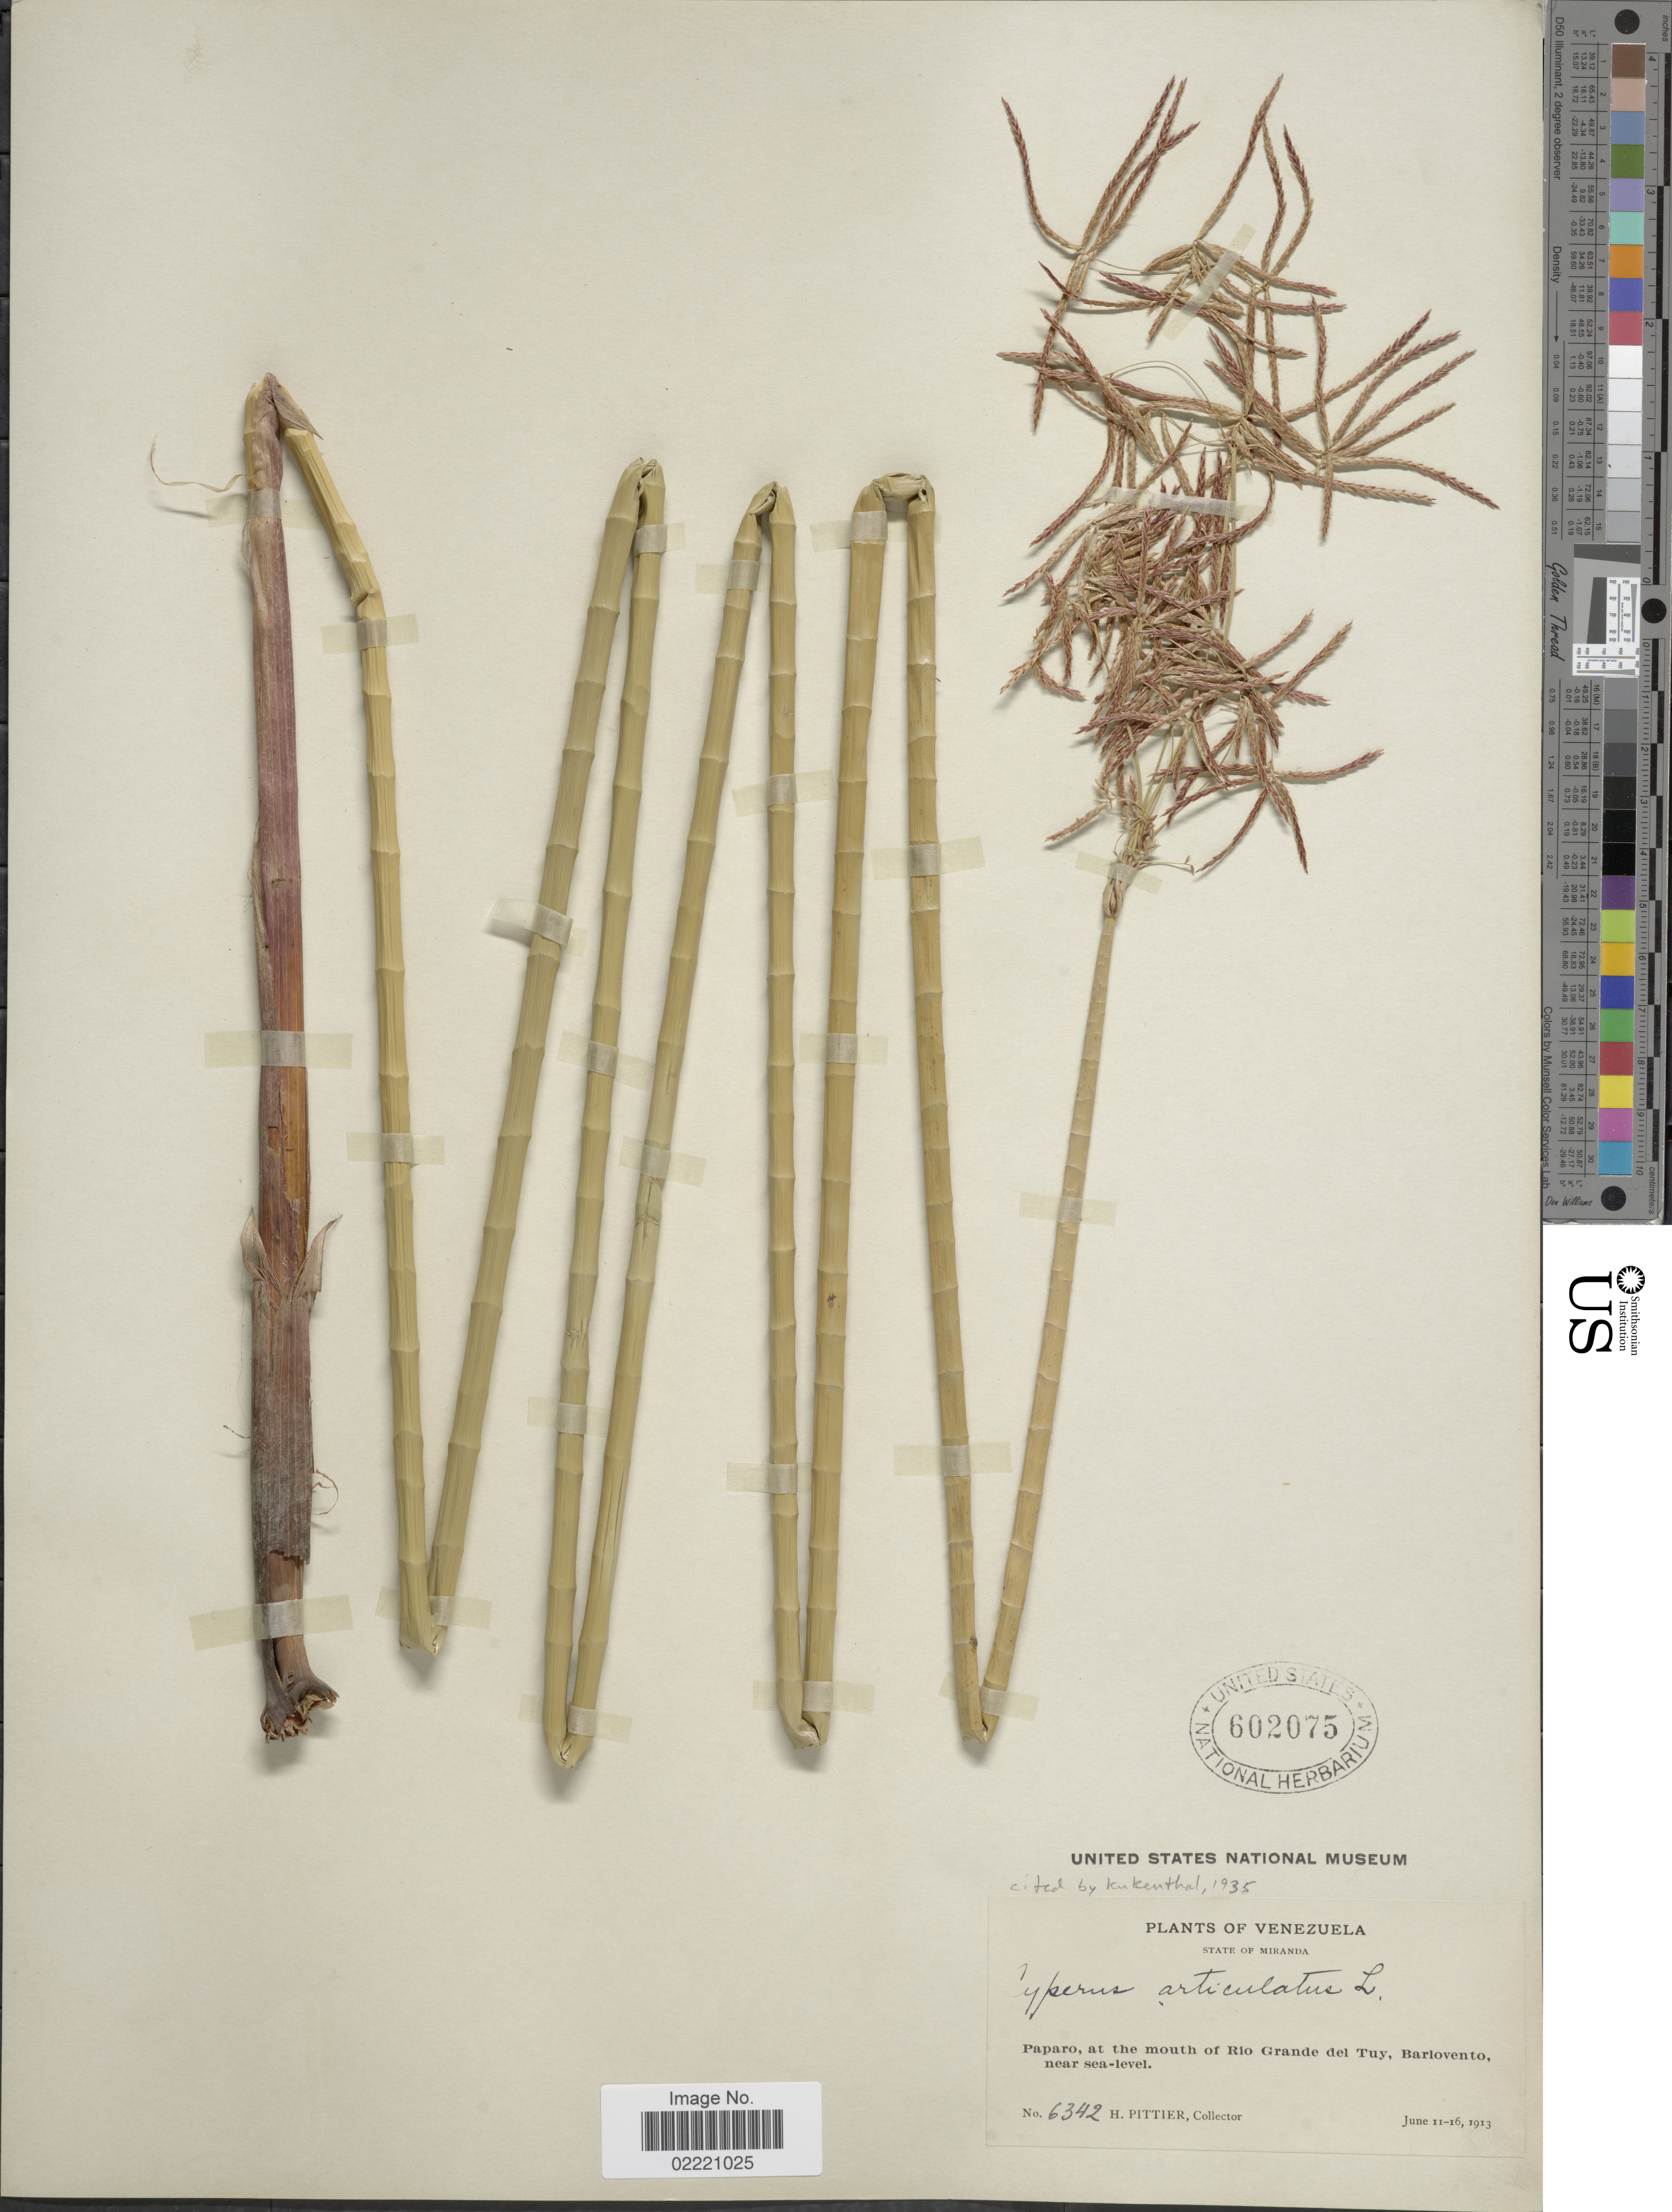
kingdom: Plantae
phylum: Tracheophyta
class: Liliopsida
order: Poales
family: Cyperaceae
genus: Cyperus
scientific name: Cyperus articulatus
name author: L.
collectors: H. F. Pittier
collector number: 6342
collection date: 1913-06-11/1913-06-16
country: Venezuela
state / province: Miranda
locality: Paparo, at the mouth of Rio Grande del Tuy, Bariovento.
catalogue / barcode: US 602075